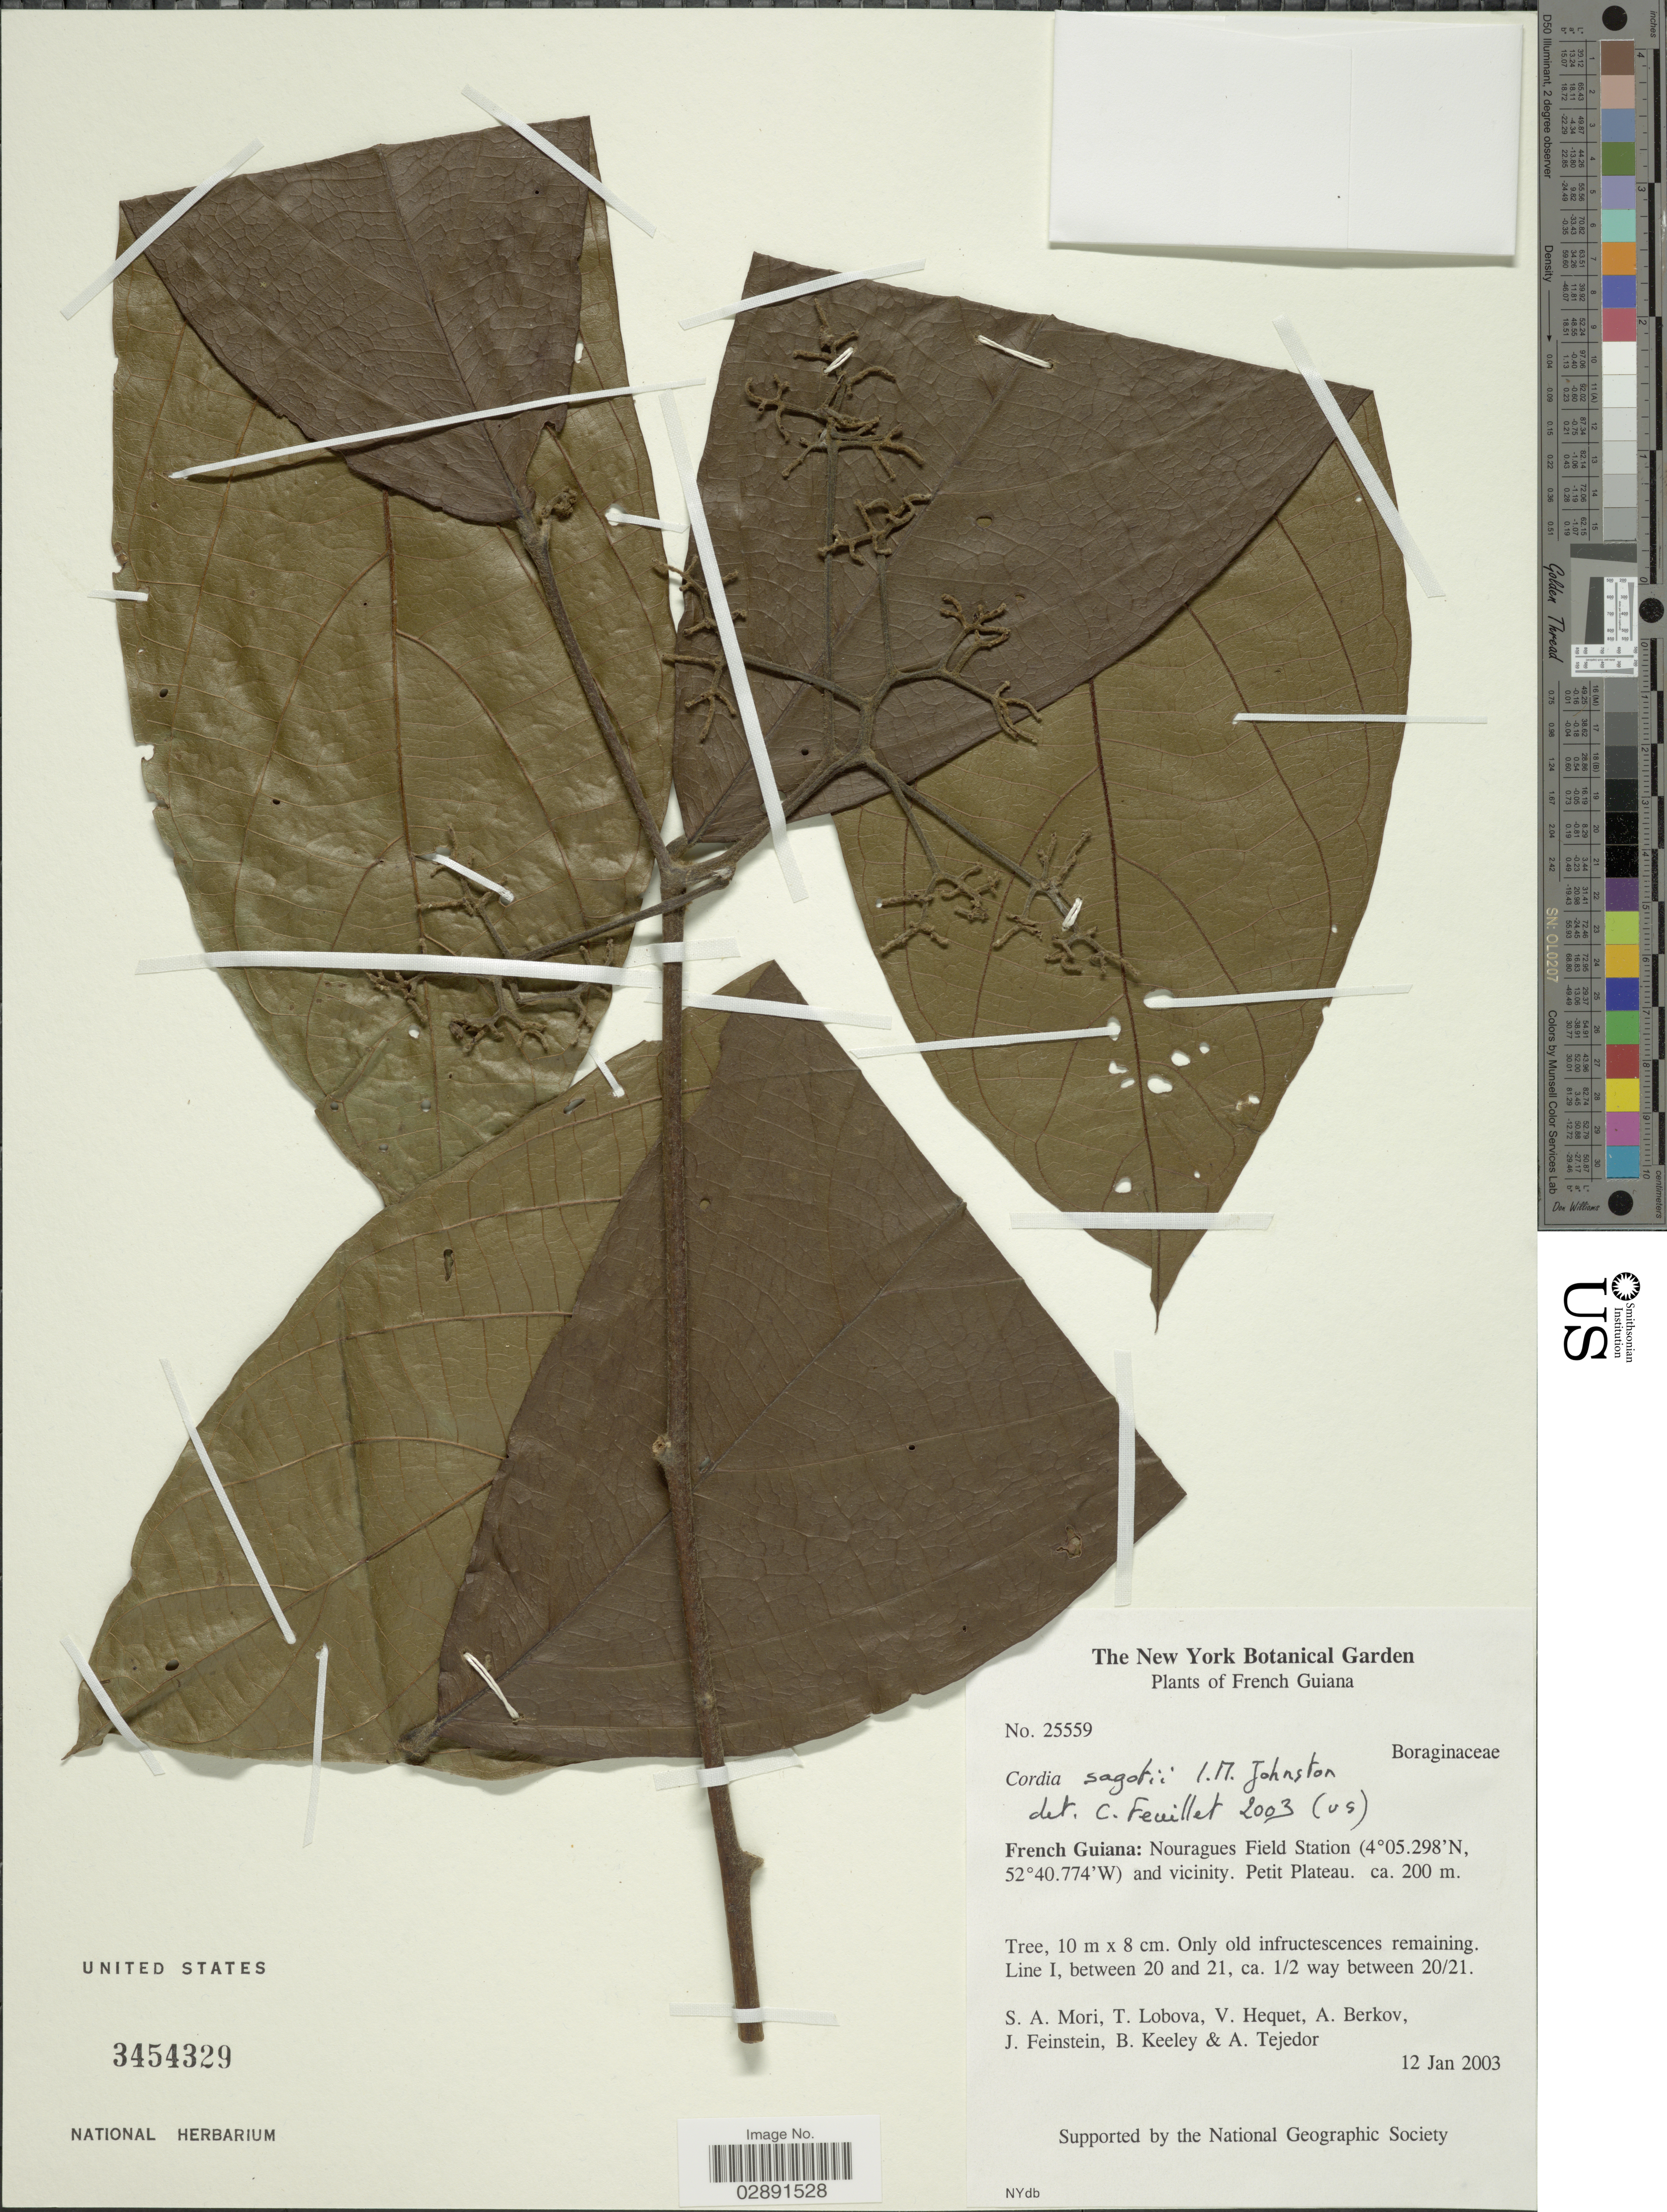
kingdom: Plantae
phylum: Tracheophyta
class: Magnoliopsida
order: Boraginales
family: Cordiaceae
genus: Cordia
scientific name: Cordia sagotii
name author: I.M. Johnst.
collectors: S. Mori, T. Lobova, V. Hequet, A. Berkov & et al.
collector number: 25559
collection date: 2003-01-12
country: French Guiana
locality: Nouragues Field Station and vicinity. Petit Plateau.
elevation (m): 200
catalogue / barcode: US 3454329